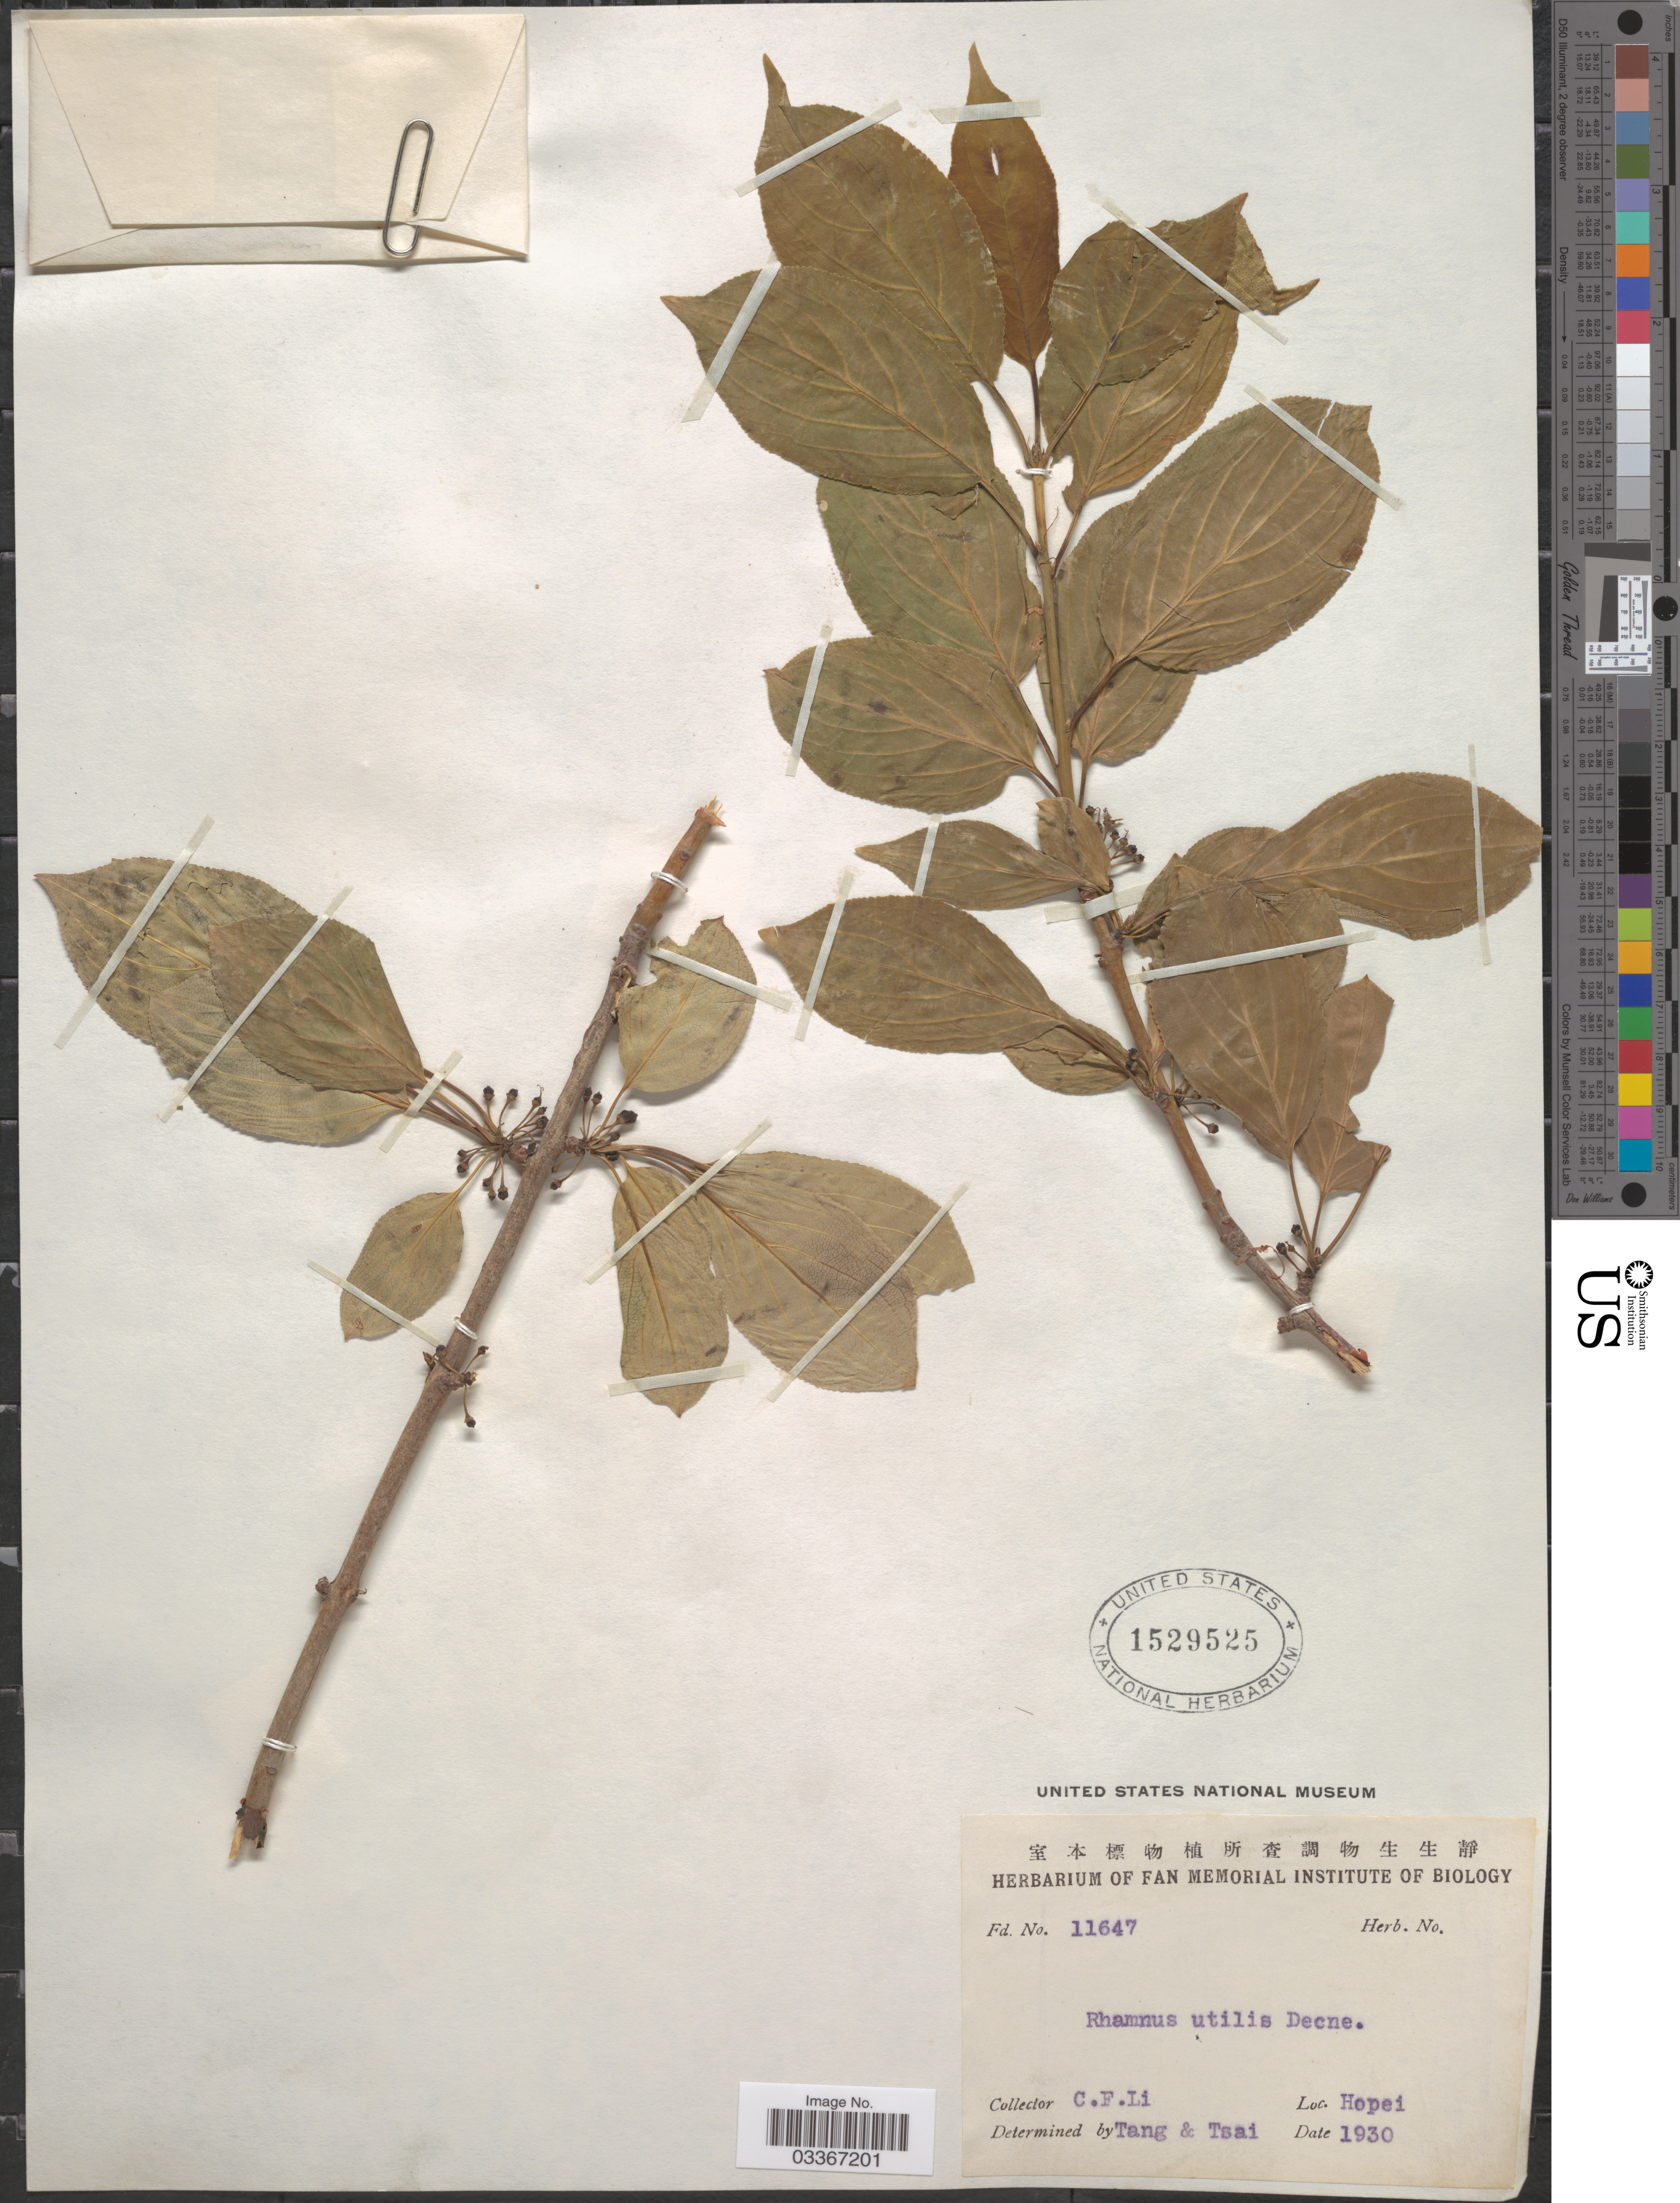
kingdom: Plantae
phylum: Tracheophyta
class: Magnoliopsida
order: Rosales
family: Rhamnaceae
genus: Rhamnus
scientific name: Rhamnus utilis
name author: Decne.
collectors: C. F. Li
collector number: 11647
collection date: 1930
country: China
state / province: Hebei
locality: Hopei.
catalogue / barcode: US 1529525